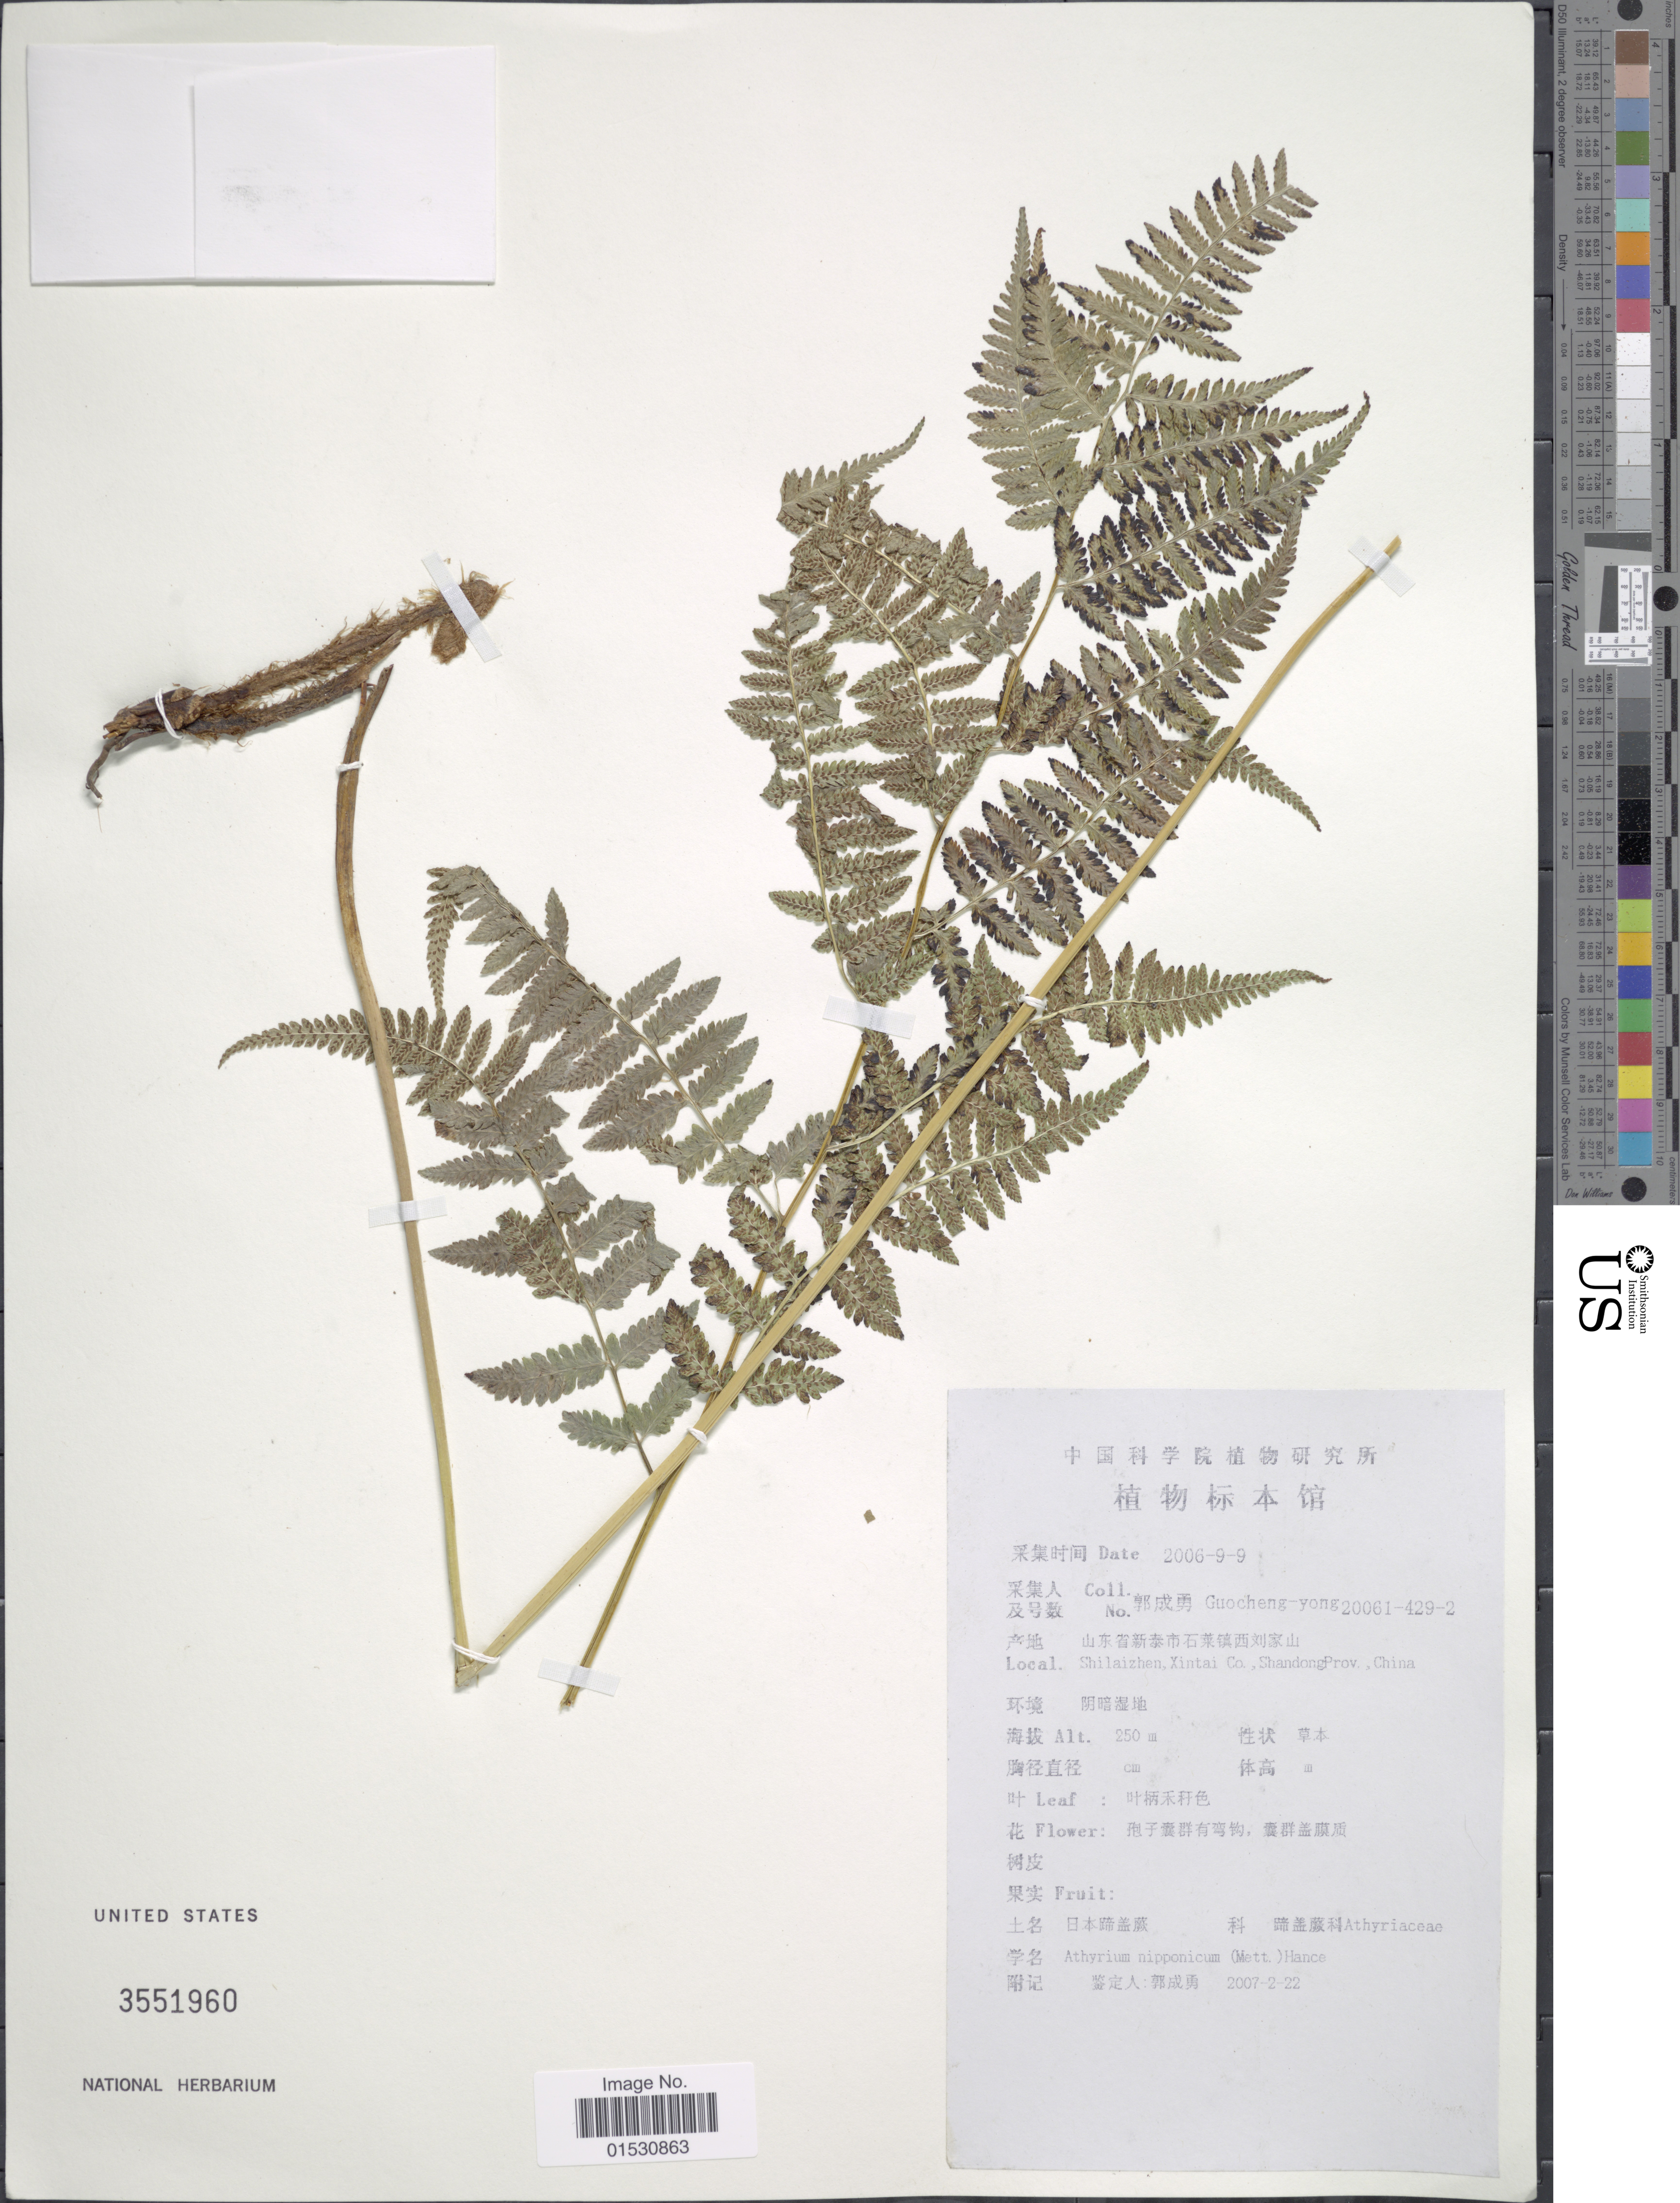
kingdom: Plantae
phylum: Tracheophyta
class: Polypodiopsida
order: Polypodiales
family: Athyriaceae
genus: Athyrium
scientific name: Athyrium nipponicum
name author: (Mett.) Hance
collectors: Guo cheng-yong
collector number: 20061-429-2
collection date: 2006-09-09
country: China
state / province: Shandong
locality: Shilaizhen, Xintai Co, Shandong Prov.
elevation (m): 250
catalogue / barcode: US 3551960